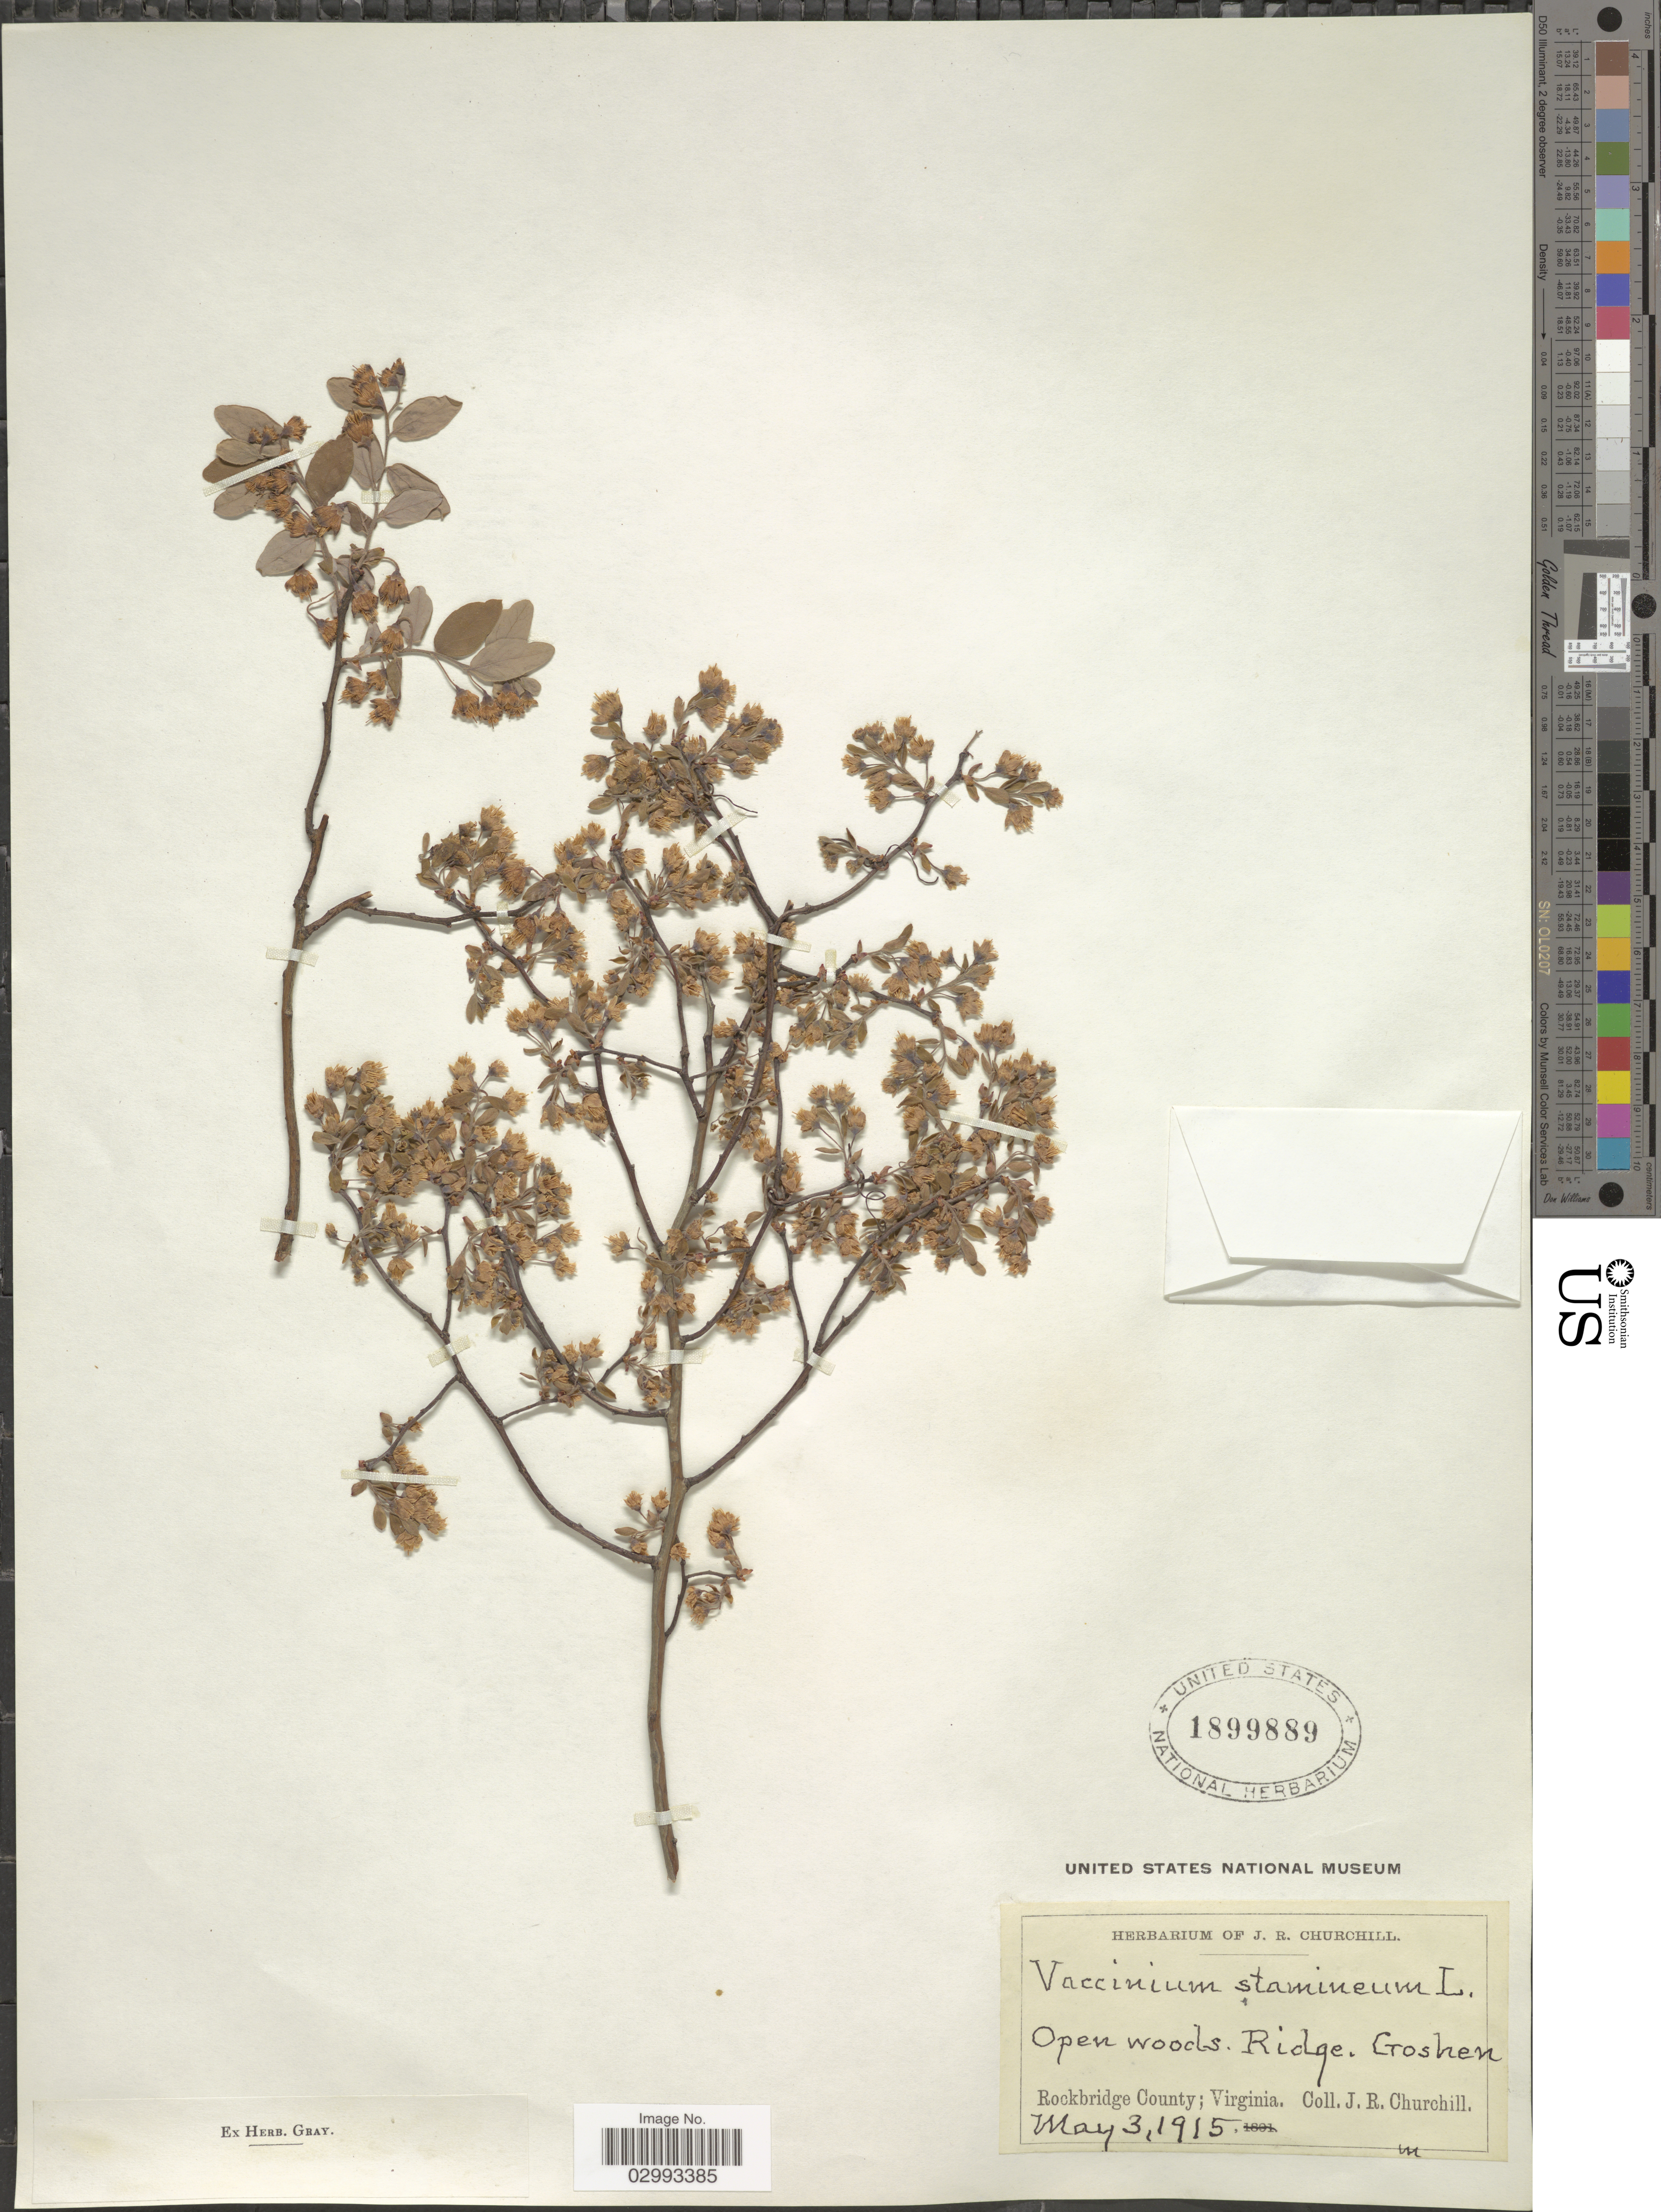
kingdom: Plantae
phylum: Tracheophyta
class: Magnoliopsida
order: Ericales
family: Ericaceae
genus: Polycodium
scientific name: Polycodium stamineum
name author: (L.) Greene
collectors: J. Churchill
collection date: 1915-05-03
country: United States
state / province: Virginia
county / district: Rockbridge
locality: Goshen. Rockbridge County.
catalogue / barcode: US 1899889